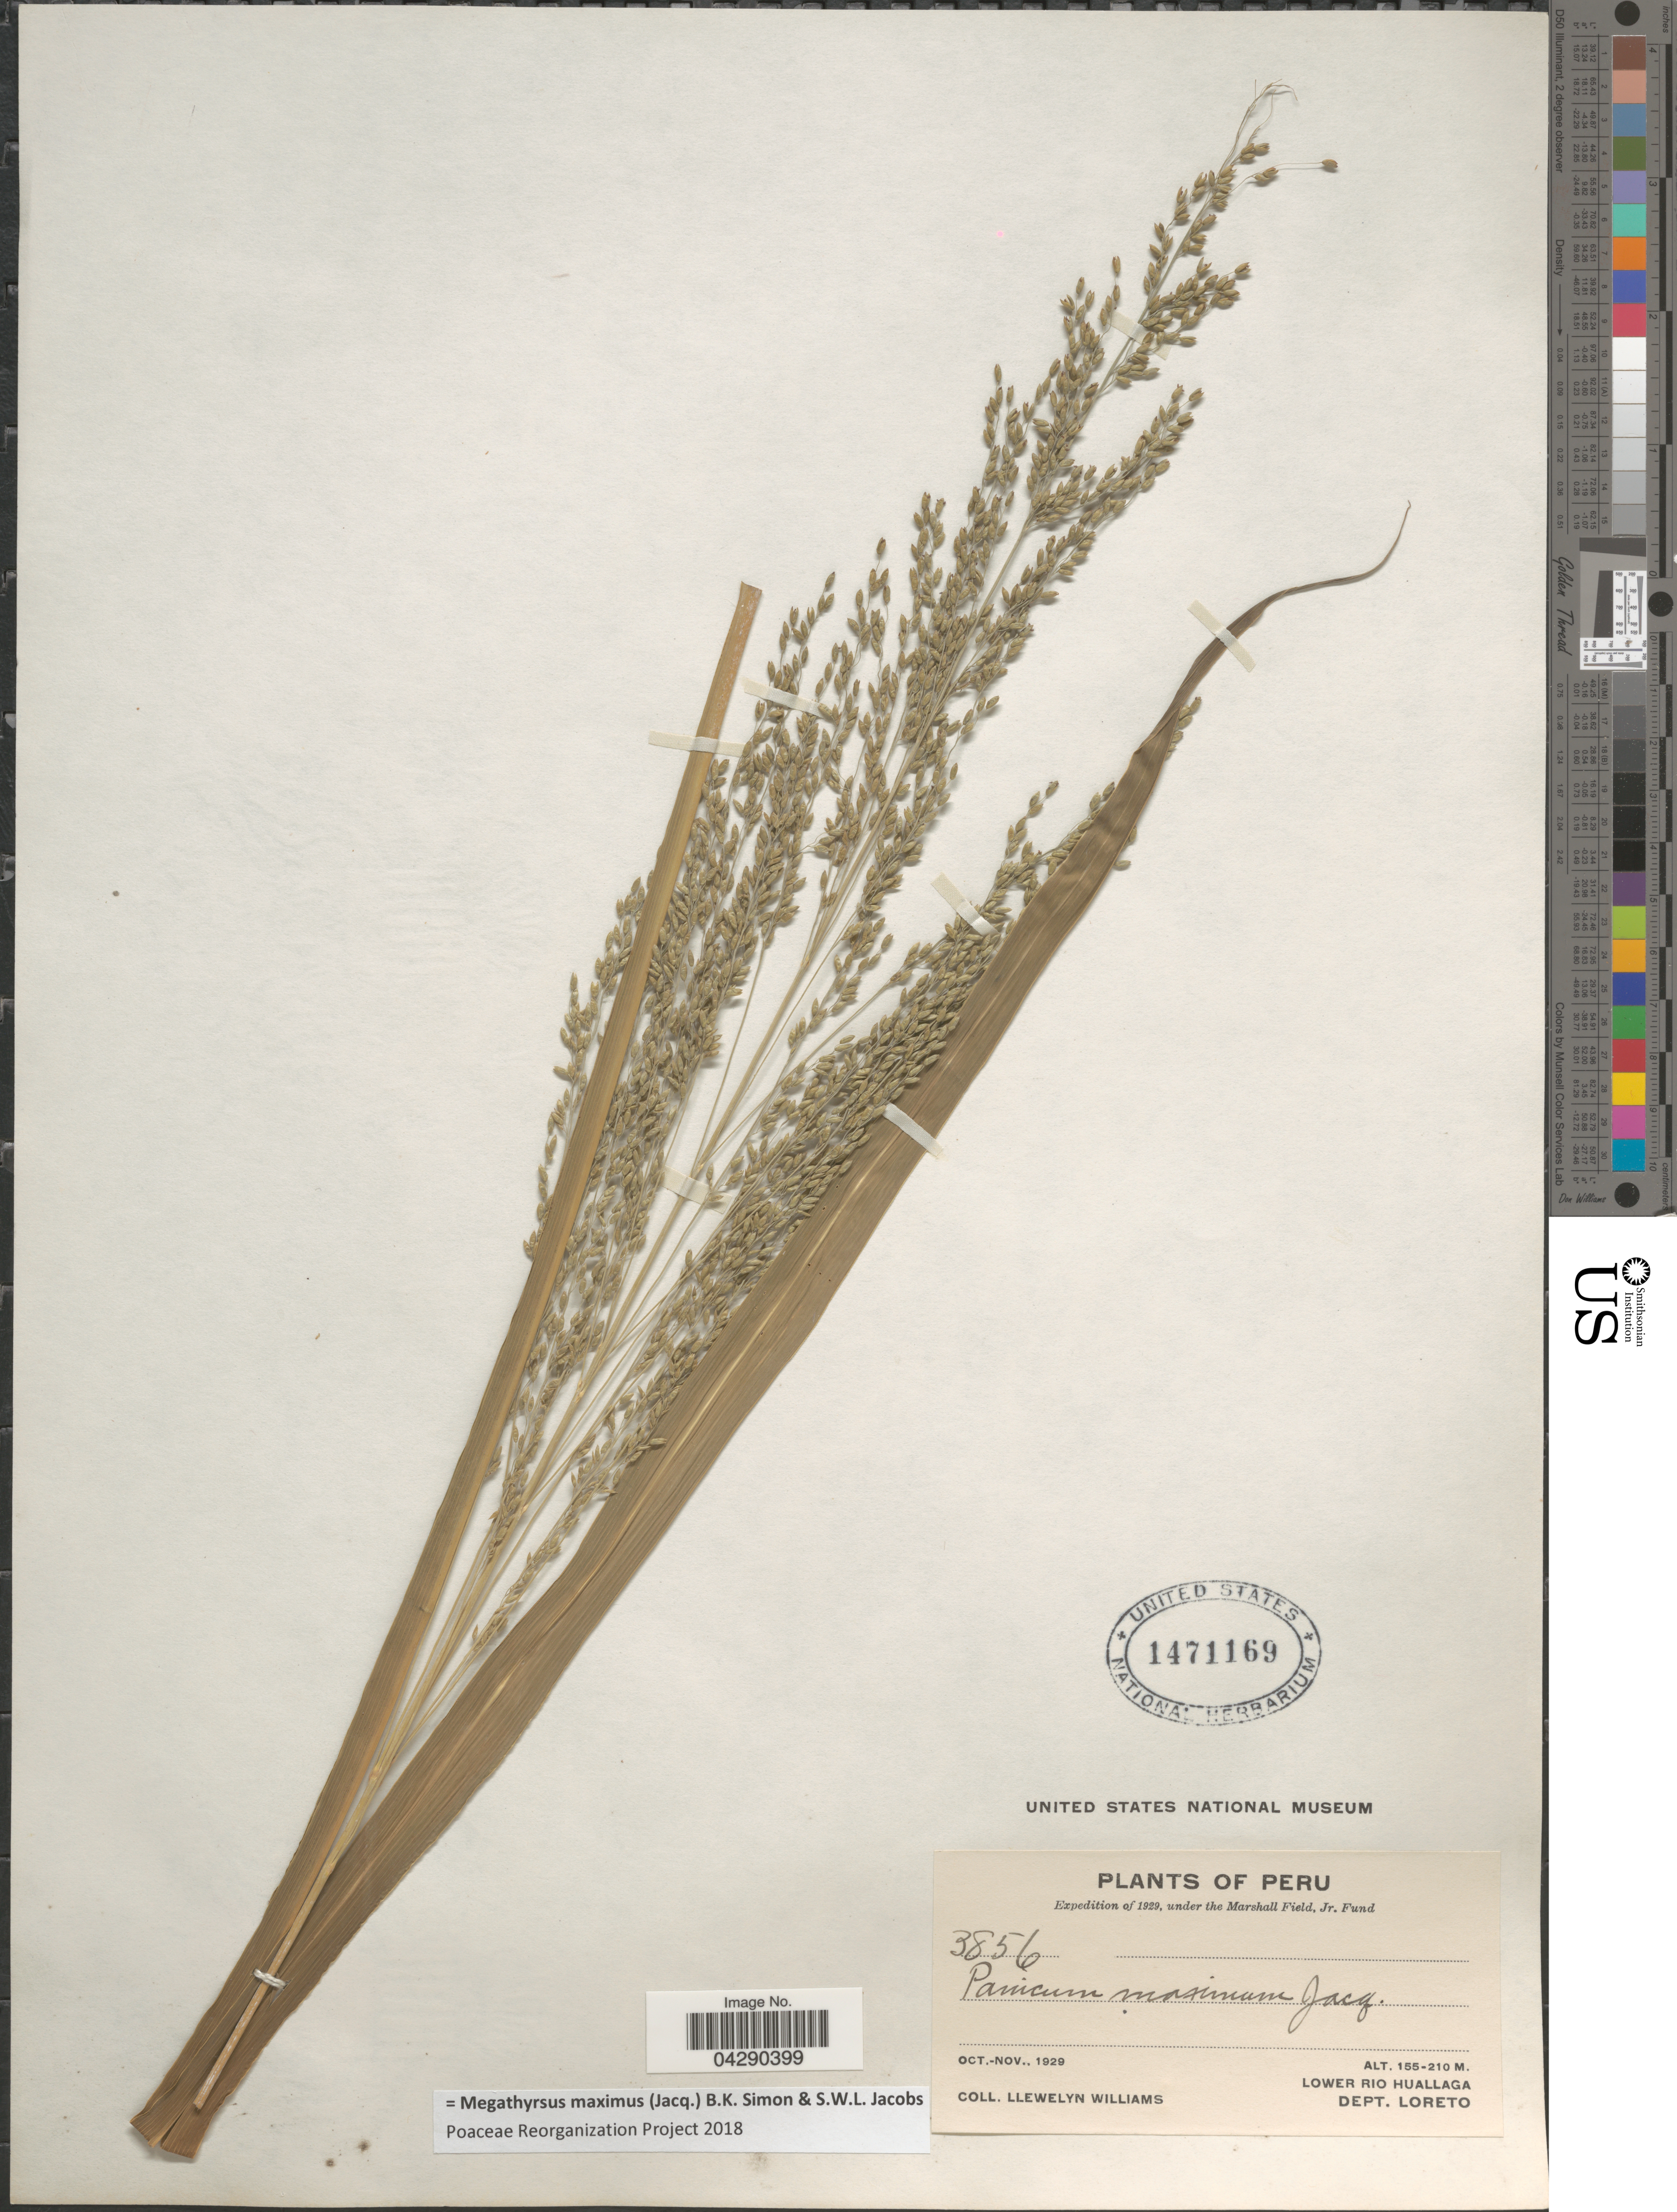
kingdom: Plantae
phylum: Tracheophyta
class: Liliopsida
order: Poales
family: Poaceae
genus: Megathyrsus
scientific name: Megathyrsus maximus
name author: (Jacq.) B.K. Simon & S.W.L. Jacobs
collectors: Ll. Williams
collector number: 3856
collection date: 1929-10/1929-11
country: Peru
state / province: Loreto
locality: Expedition of 1929. Lower Rio Huallaga. Dept. Loreto.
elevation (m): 155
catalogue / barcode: US 1471169